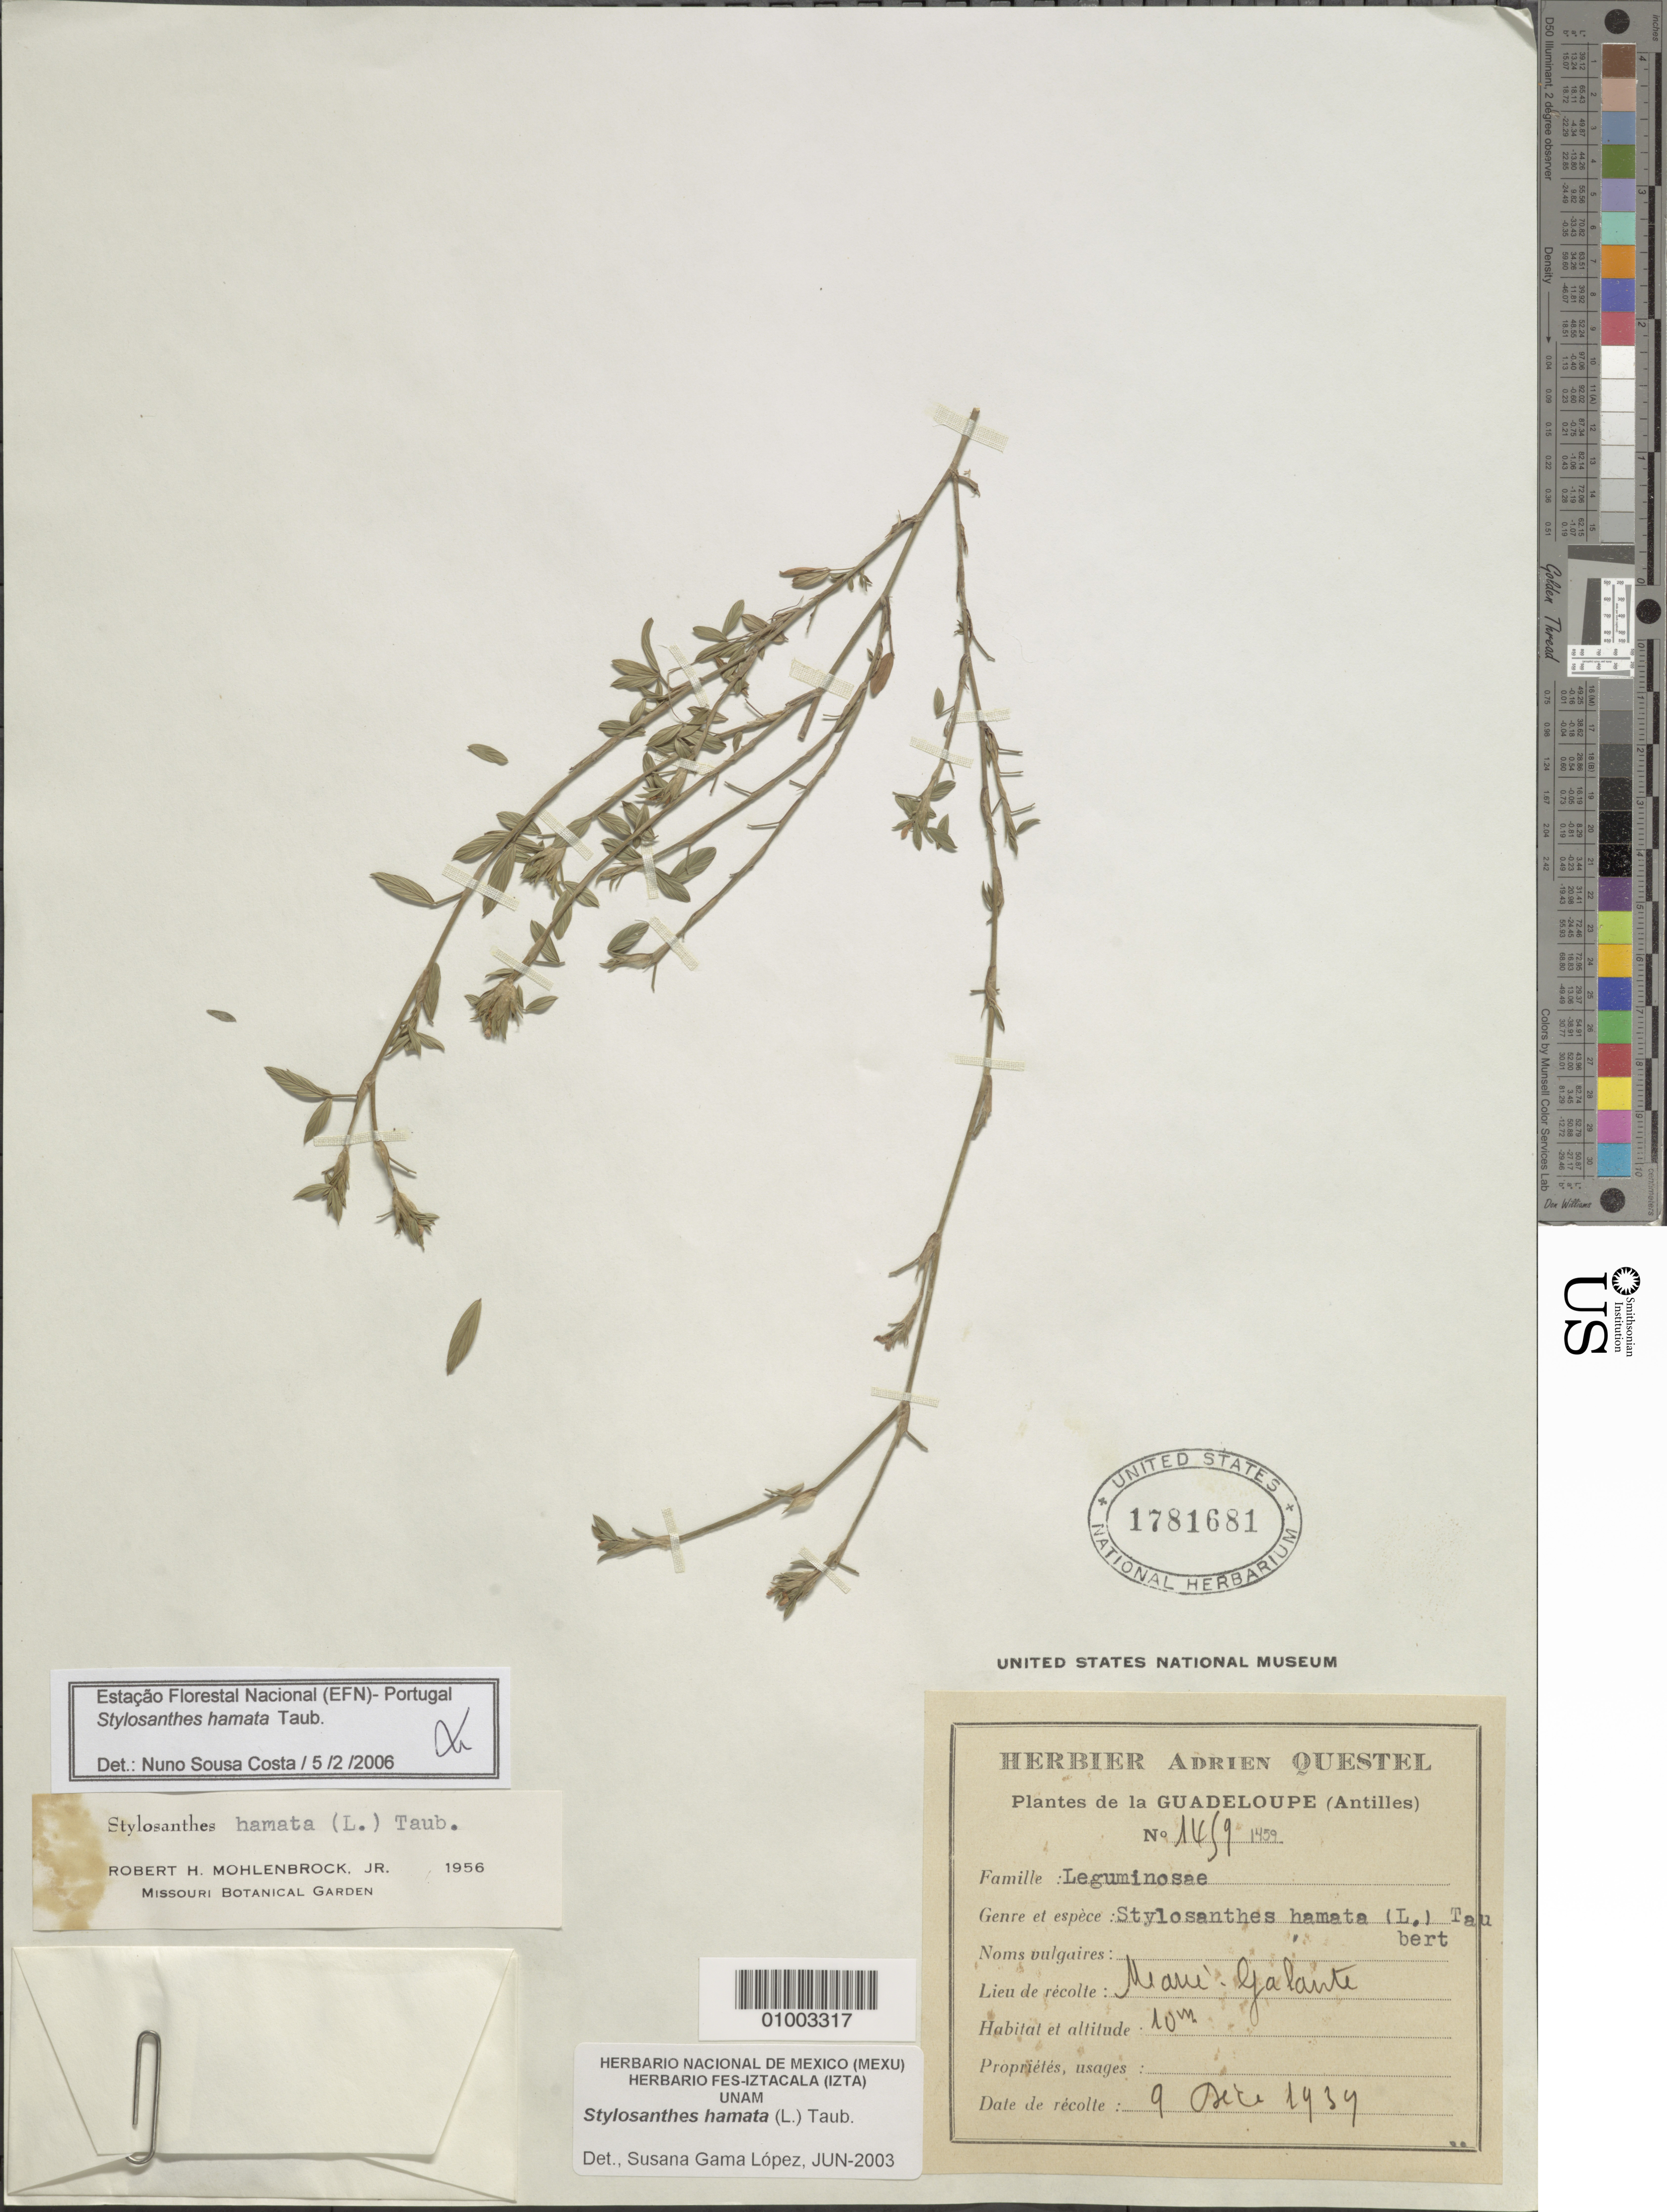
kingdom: Plantae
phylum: Tracheophyta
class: Magnoliopsida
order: Fabales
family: Fabaceae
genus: Stylosanthes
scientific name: Stylosanthes hamata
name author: (L.) Taub.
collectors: A. Questel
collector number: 1459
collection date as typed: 09 Dec 1939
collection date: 1939-12-09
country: Guadeloupe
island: Marie Galante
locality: Marie Galante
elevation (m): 10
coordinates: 0 N, 0 E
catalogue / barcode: US 1781681